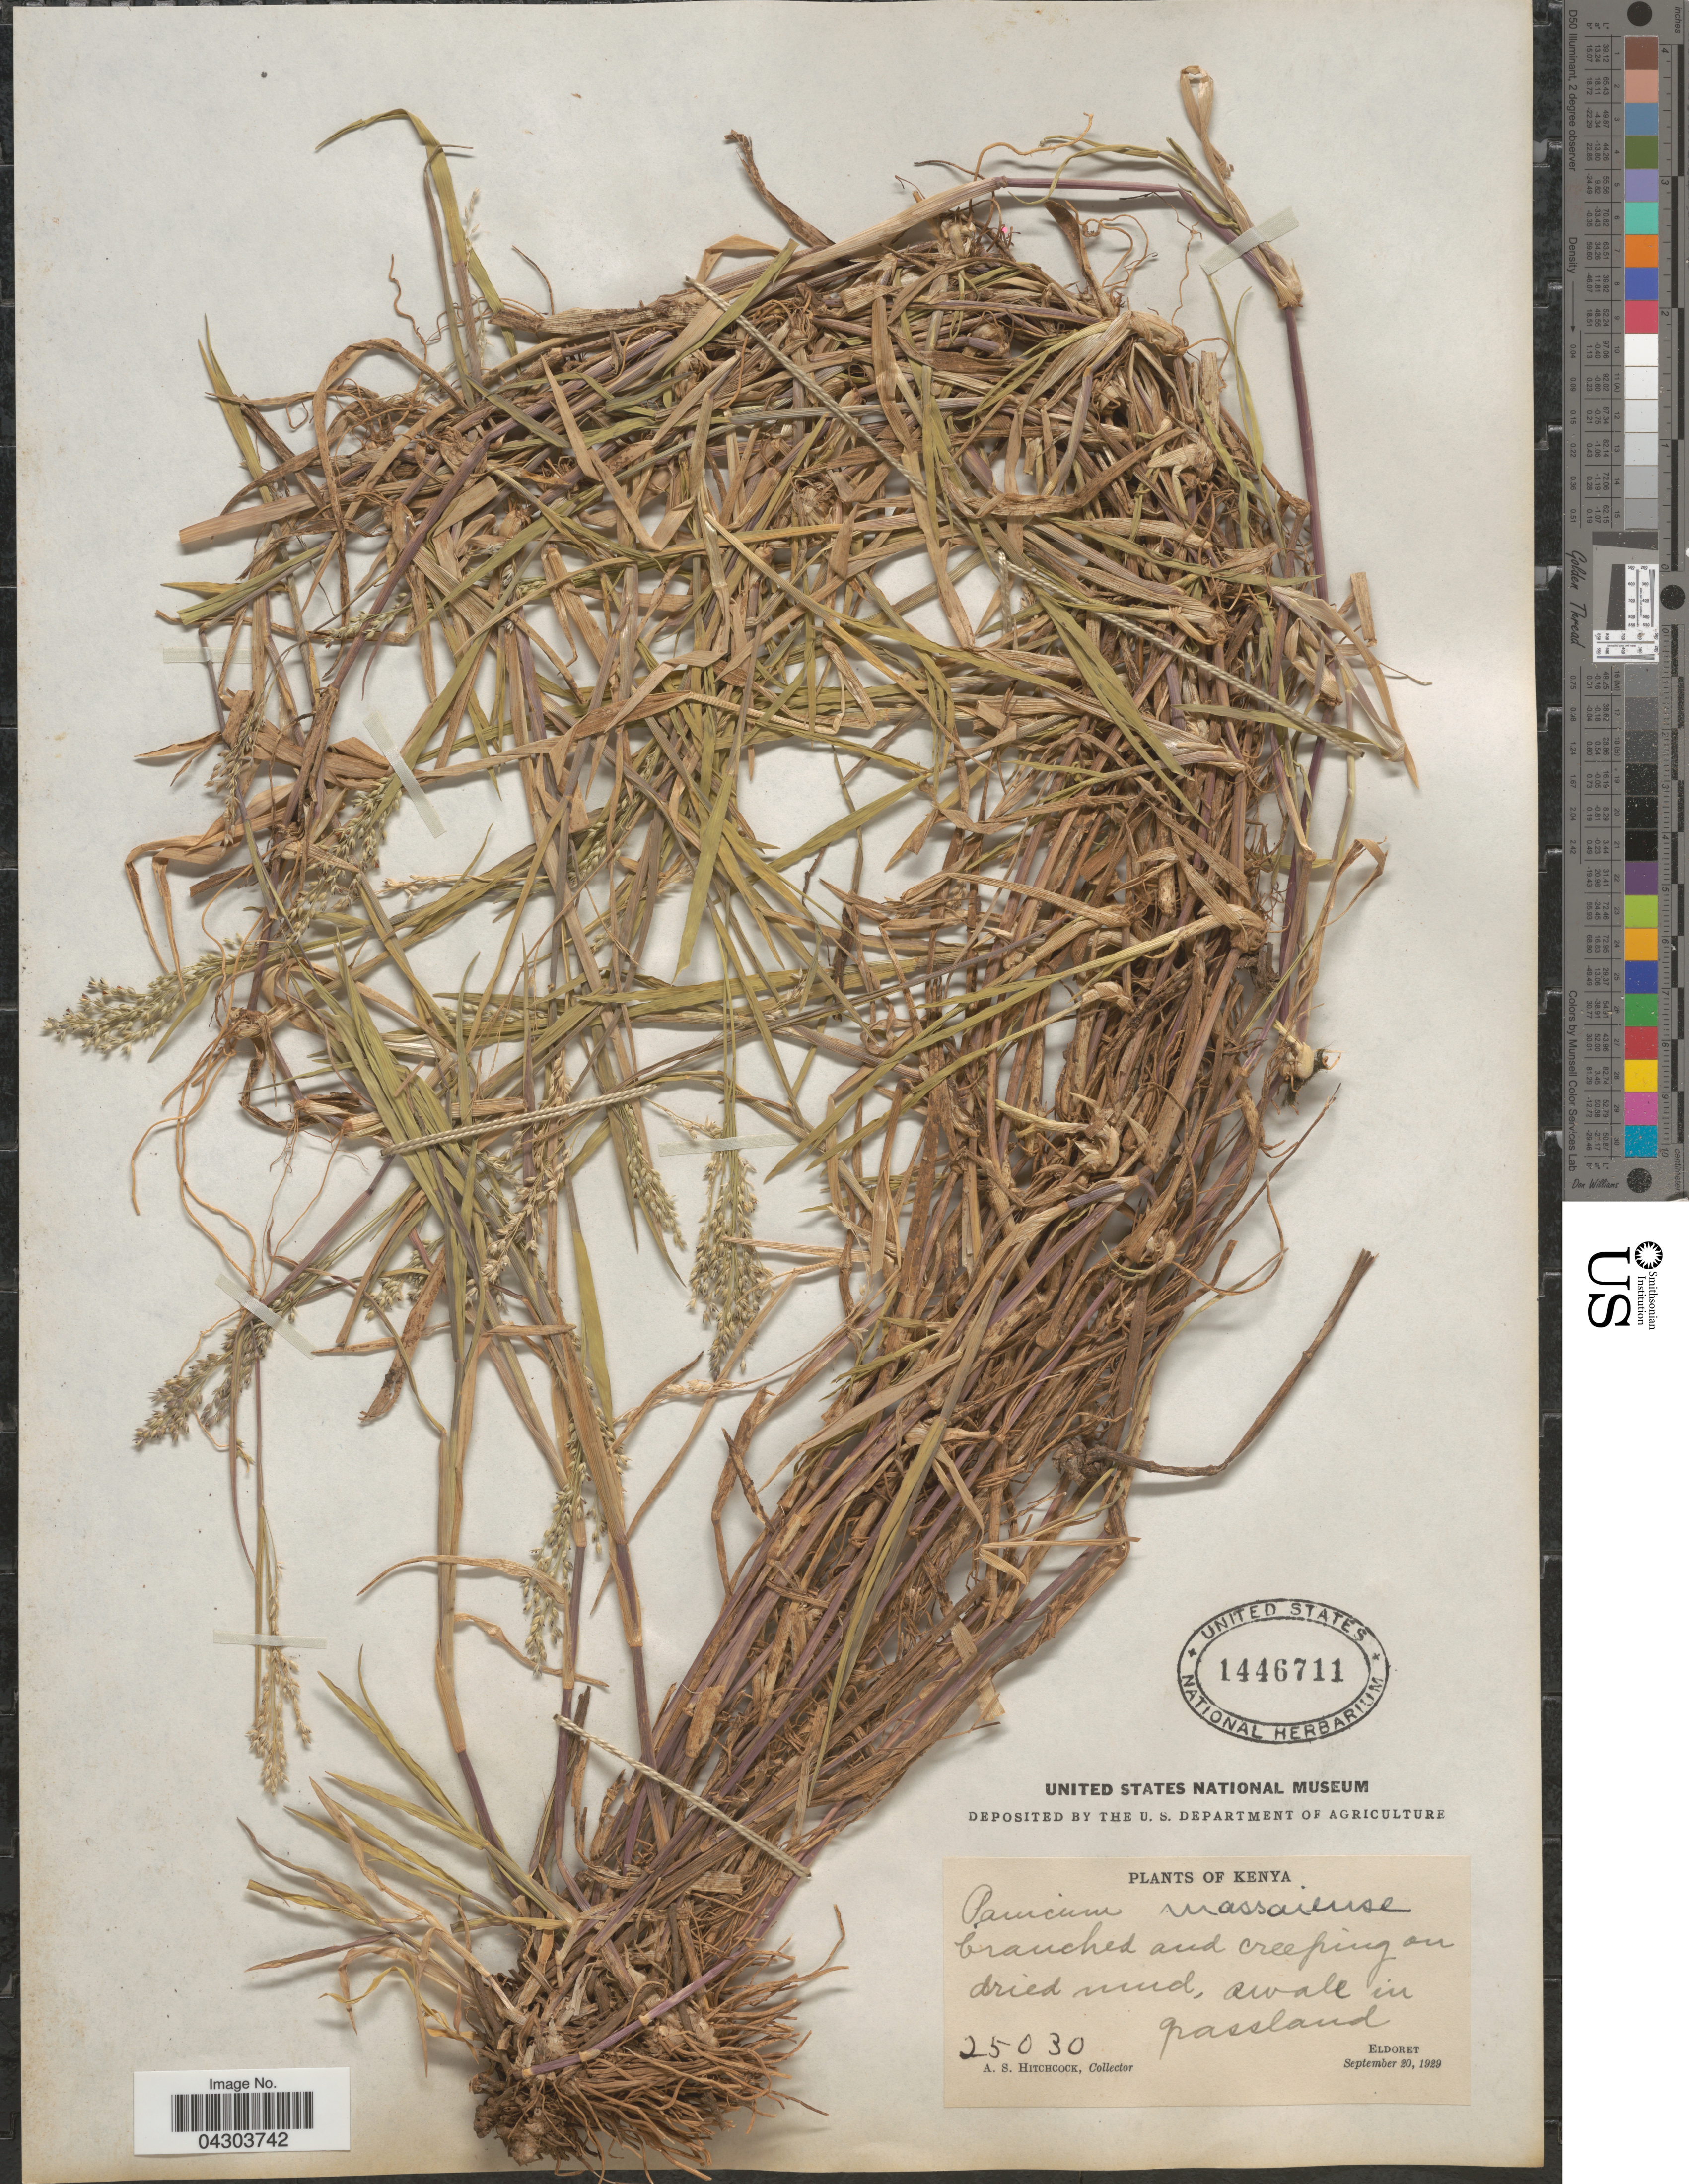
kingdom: Plantae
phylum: Tracheophyta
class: Liliopsida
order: Poales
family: Poaceae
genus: Panicum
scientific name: Panicum massaiense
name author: Mez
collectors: A. S. Hitchcock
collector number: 25030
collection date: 1929-09-20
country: Kenya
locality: Eldoret.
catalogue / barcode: US 1446711